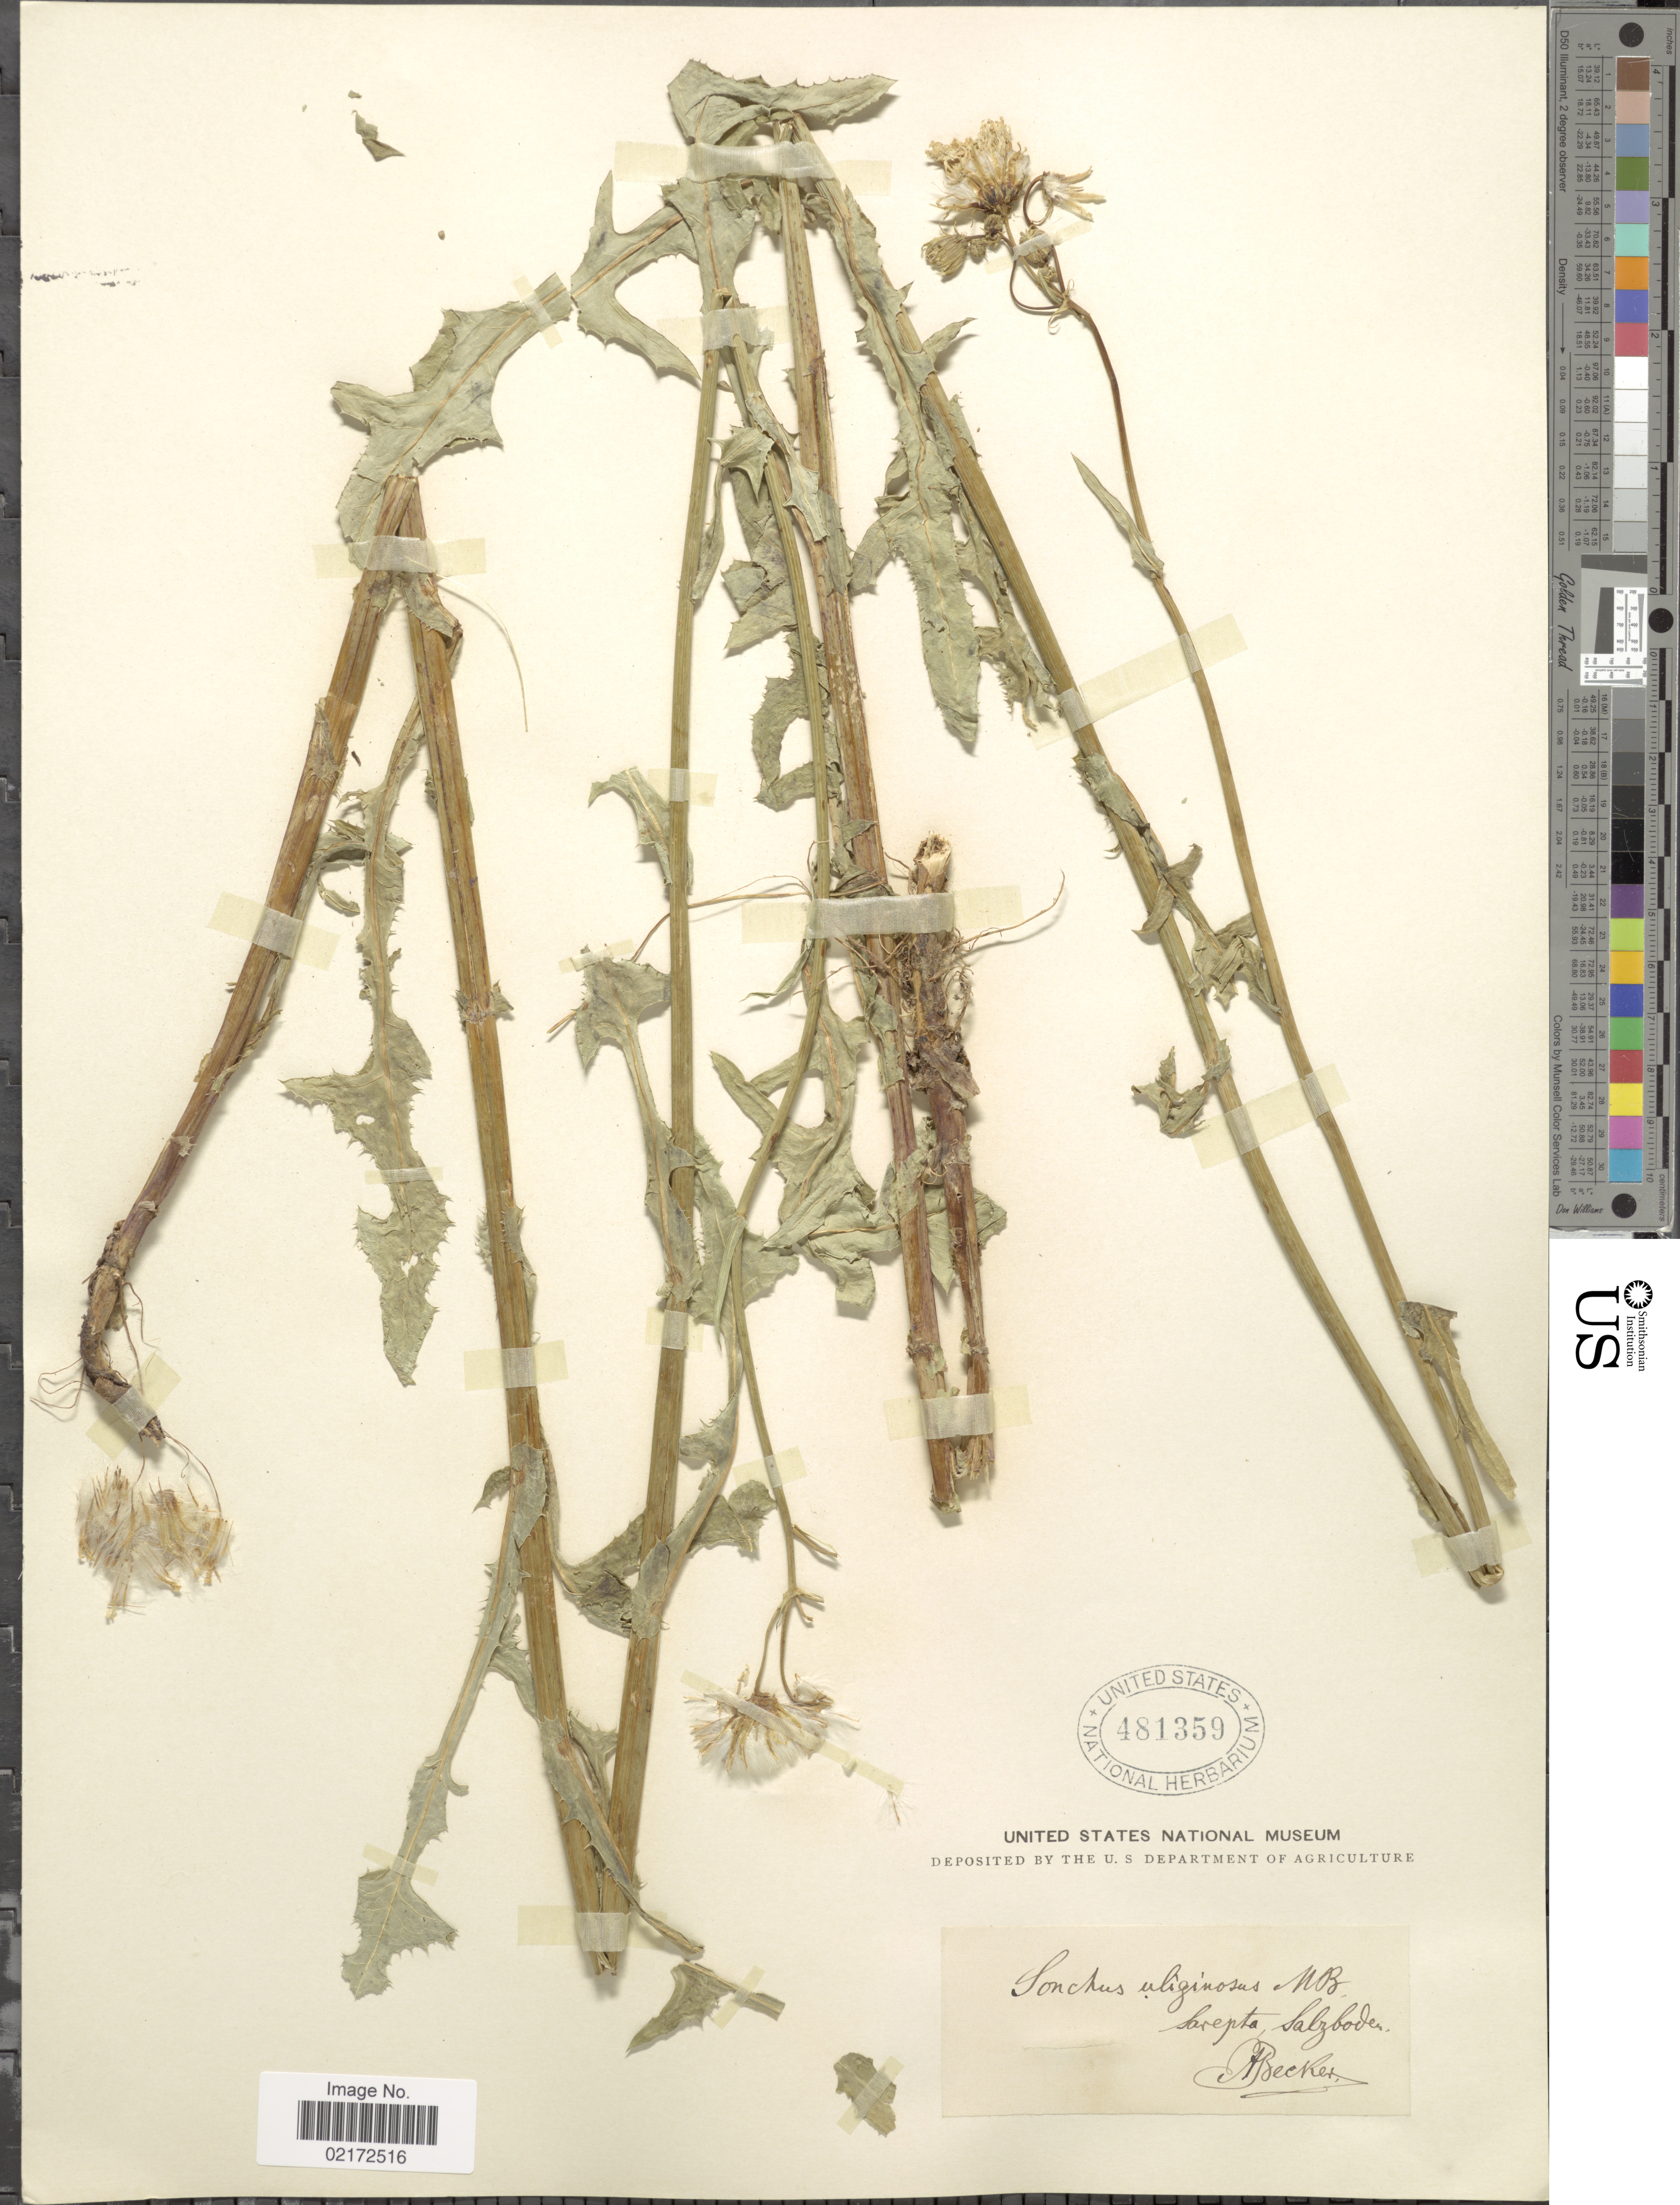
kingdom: Plantae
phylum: Tracheophyta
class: Magnoliopsida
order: Asterales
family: Asteraceae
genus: Sonchus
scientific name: Sonchus arvensis subsp. uliginosus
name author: (M. Bieb.) Nyman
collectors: A. Becker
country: Russian Federation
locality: Sarepta, Salzboden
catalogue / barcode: US 481359